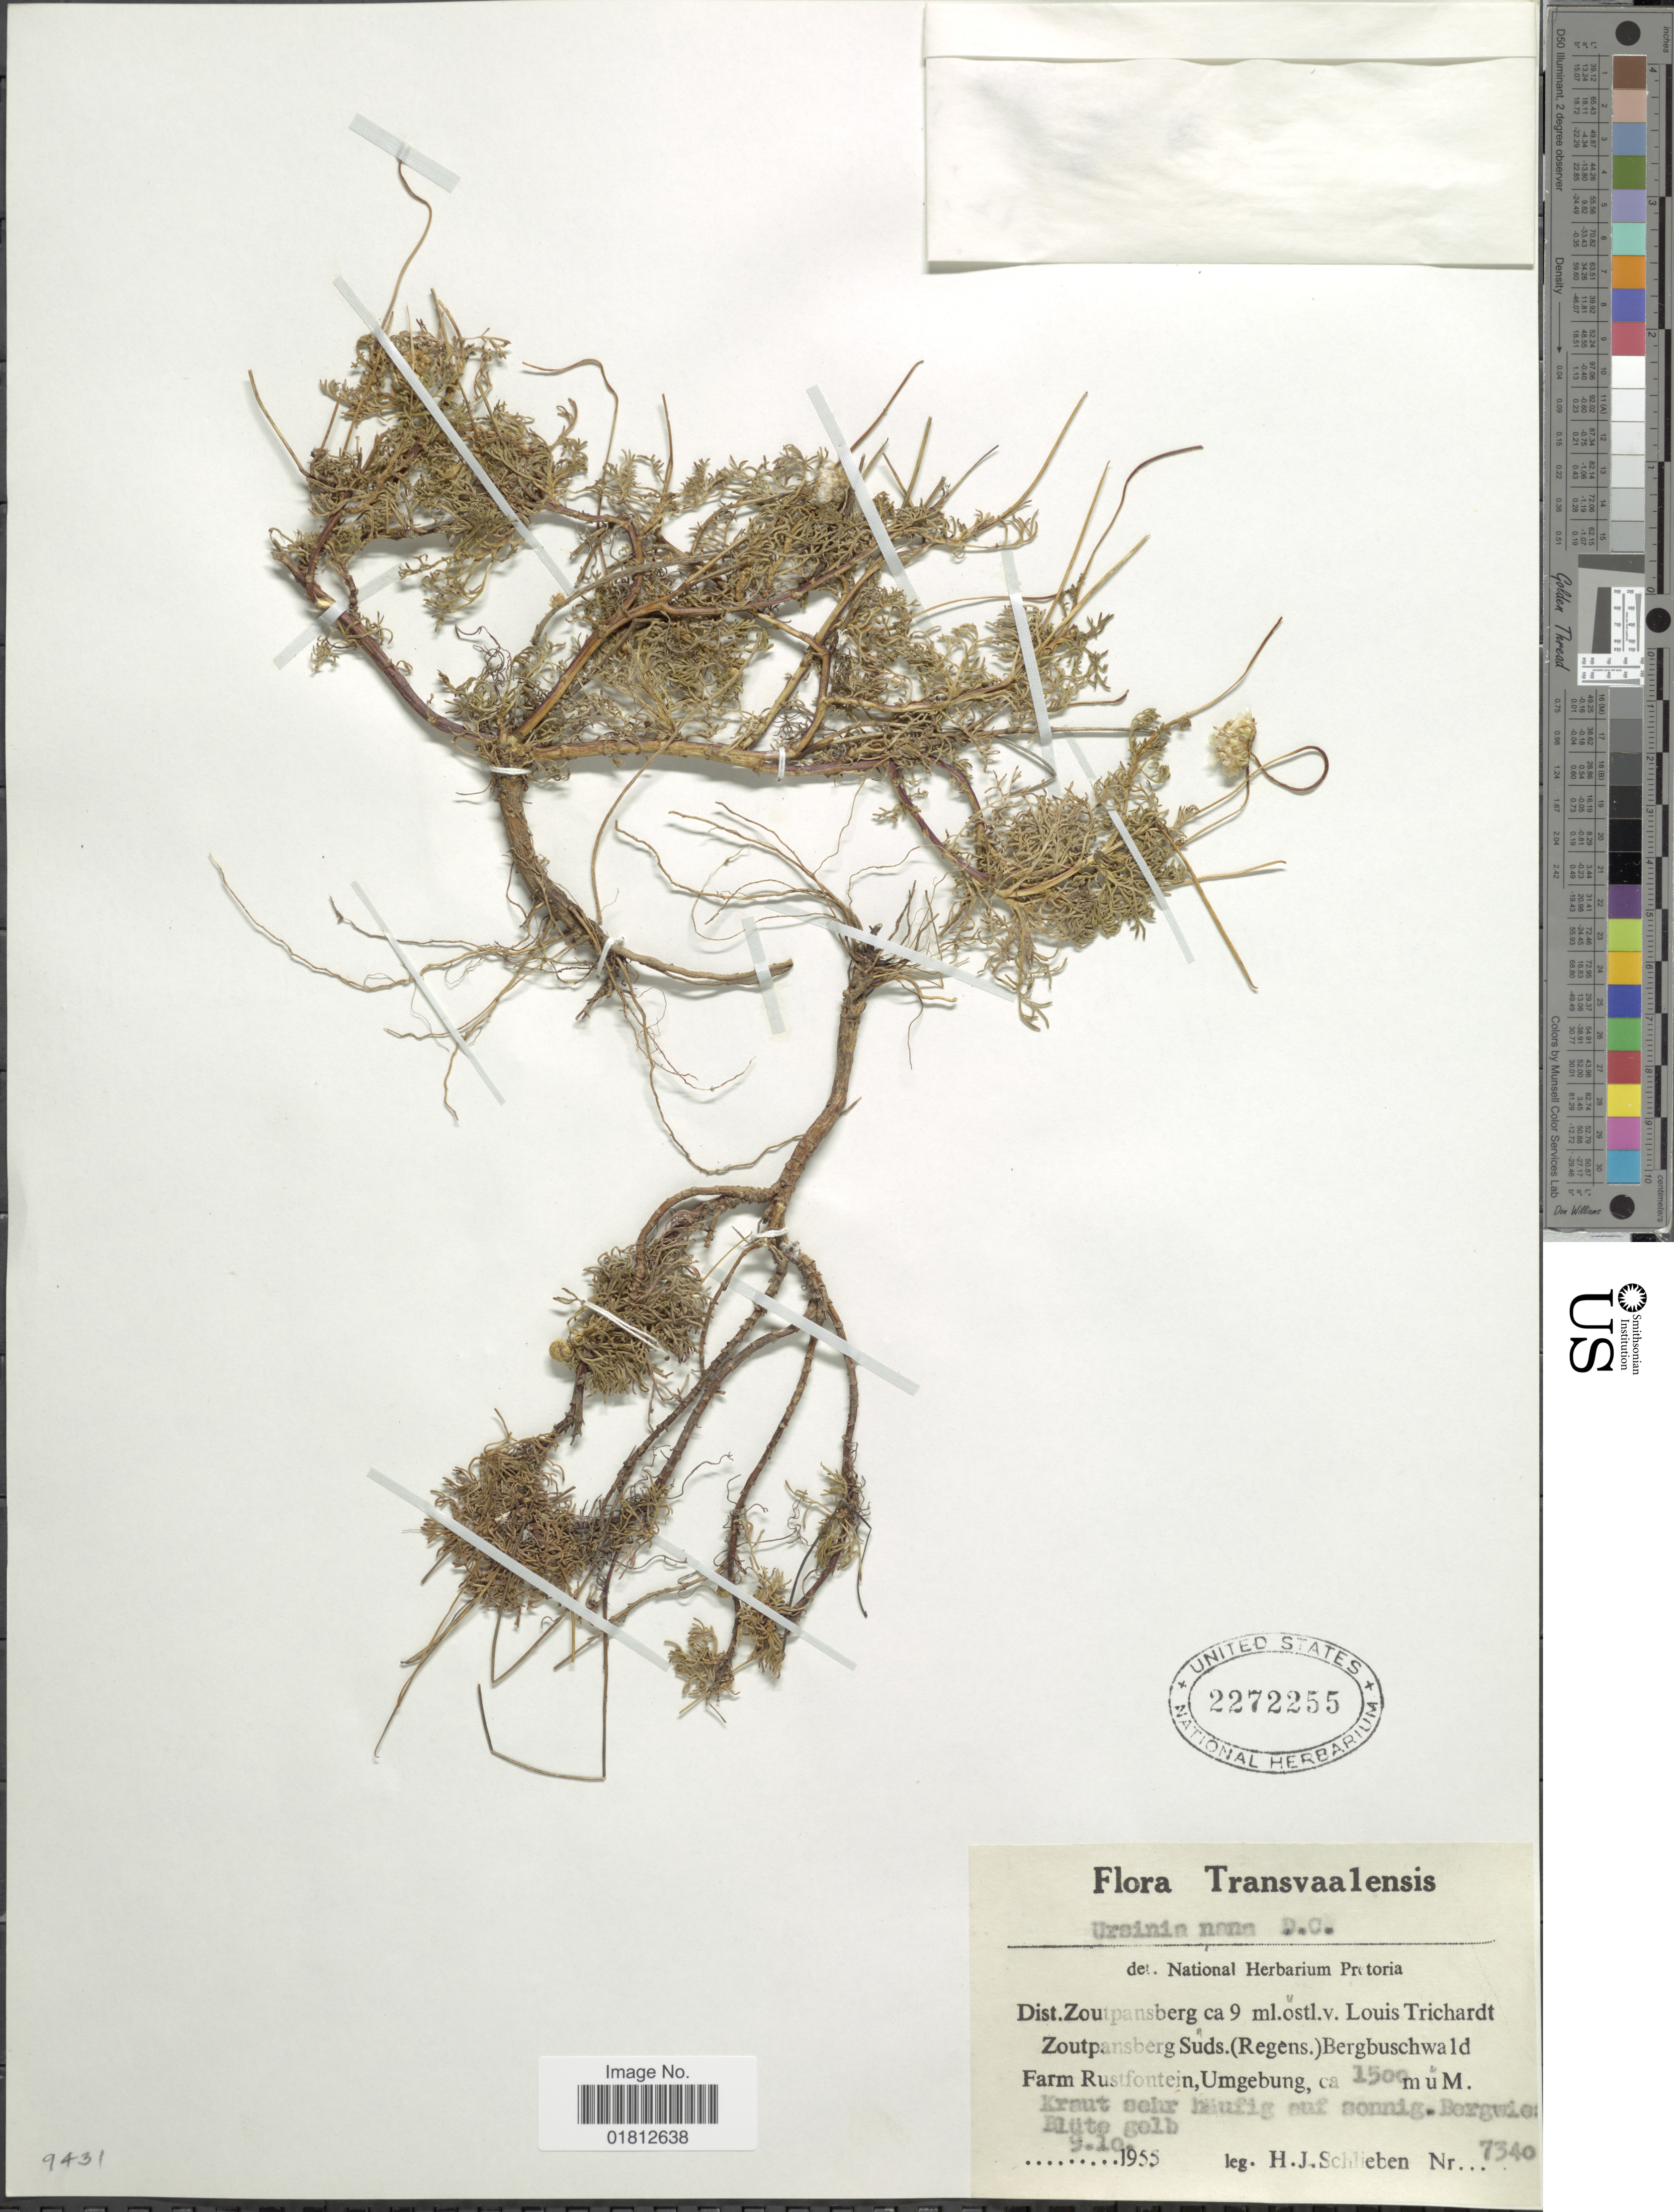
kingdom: Plantae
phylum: Tracheophyta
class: Magnoliopsida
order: Asterales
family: Asteraceae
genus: Ursinia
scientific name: Ursinia nana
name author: DC.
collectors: H. J. Schlieben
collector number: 7340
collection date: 1955-10-09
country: South Africa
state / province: Limpopo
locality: Transvaalensis, Dist. Zoutpansberg ca 9 ml. ostl. v. Louis Trichardt Zoutpansberg Suds. (Regens), Bergbuschwald Farm Rustfontein, Umgebung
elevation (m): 1500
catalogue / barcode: US 2272255